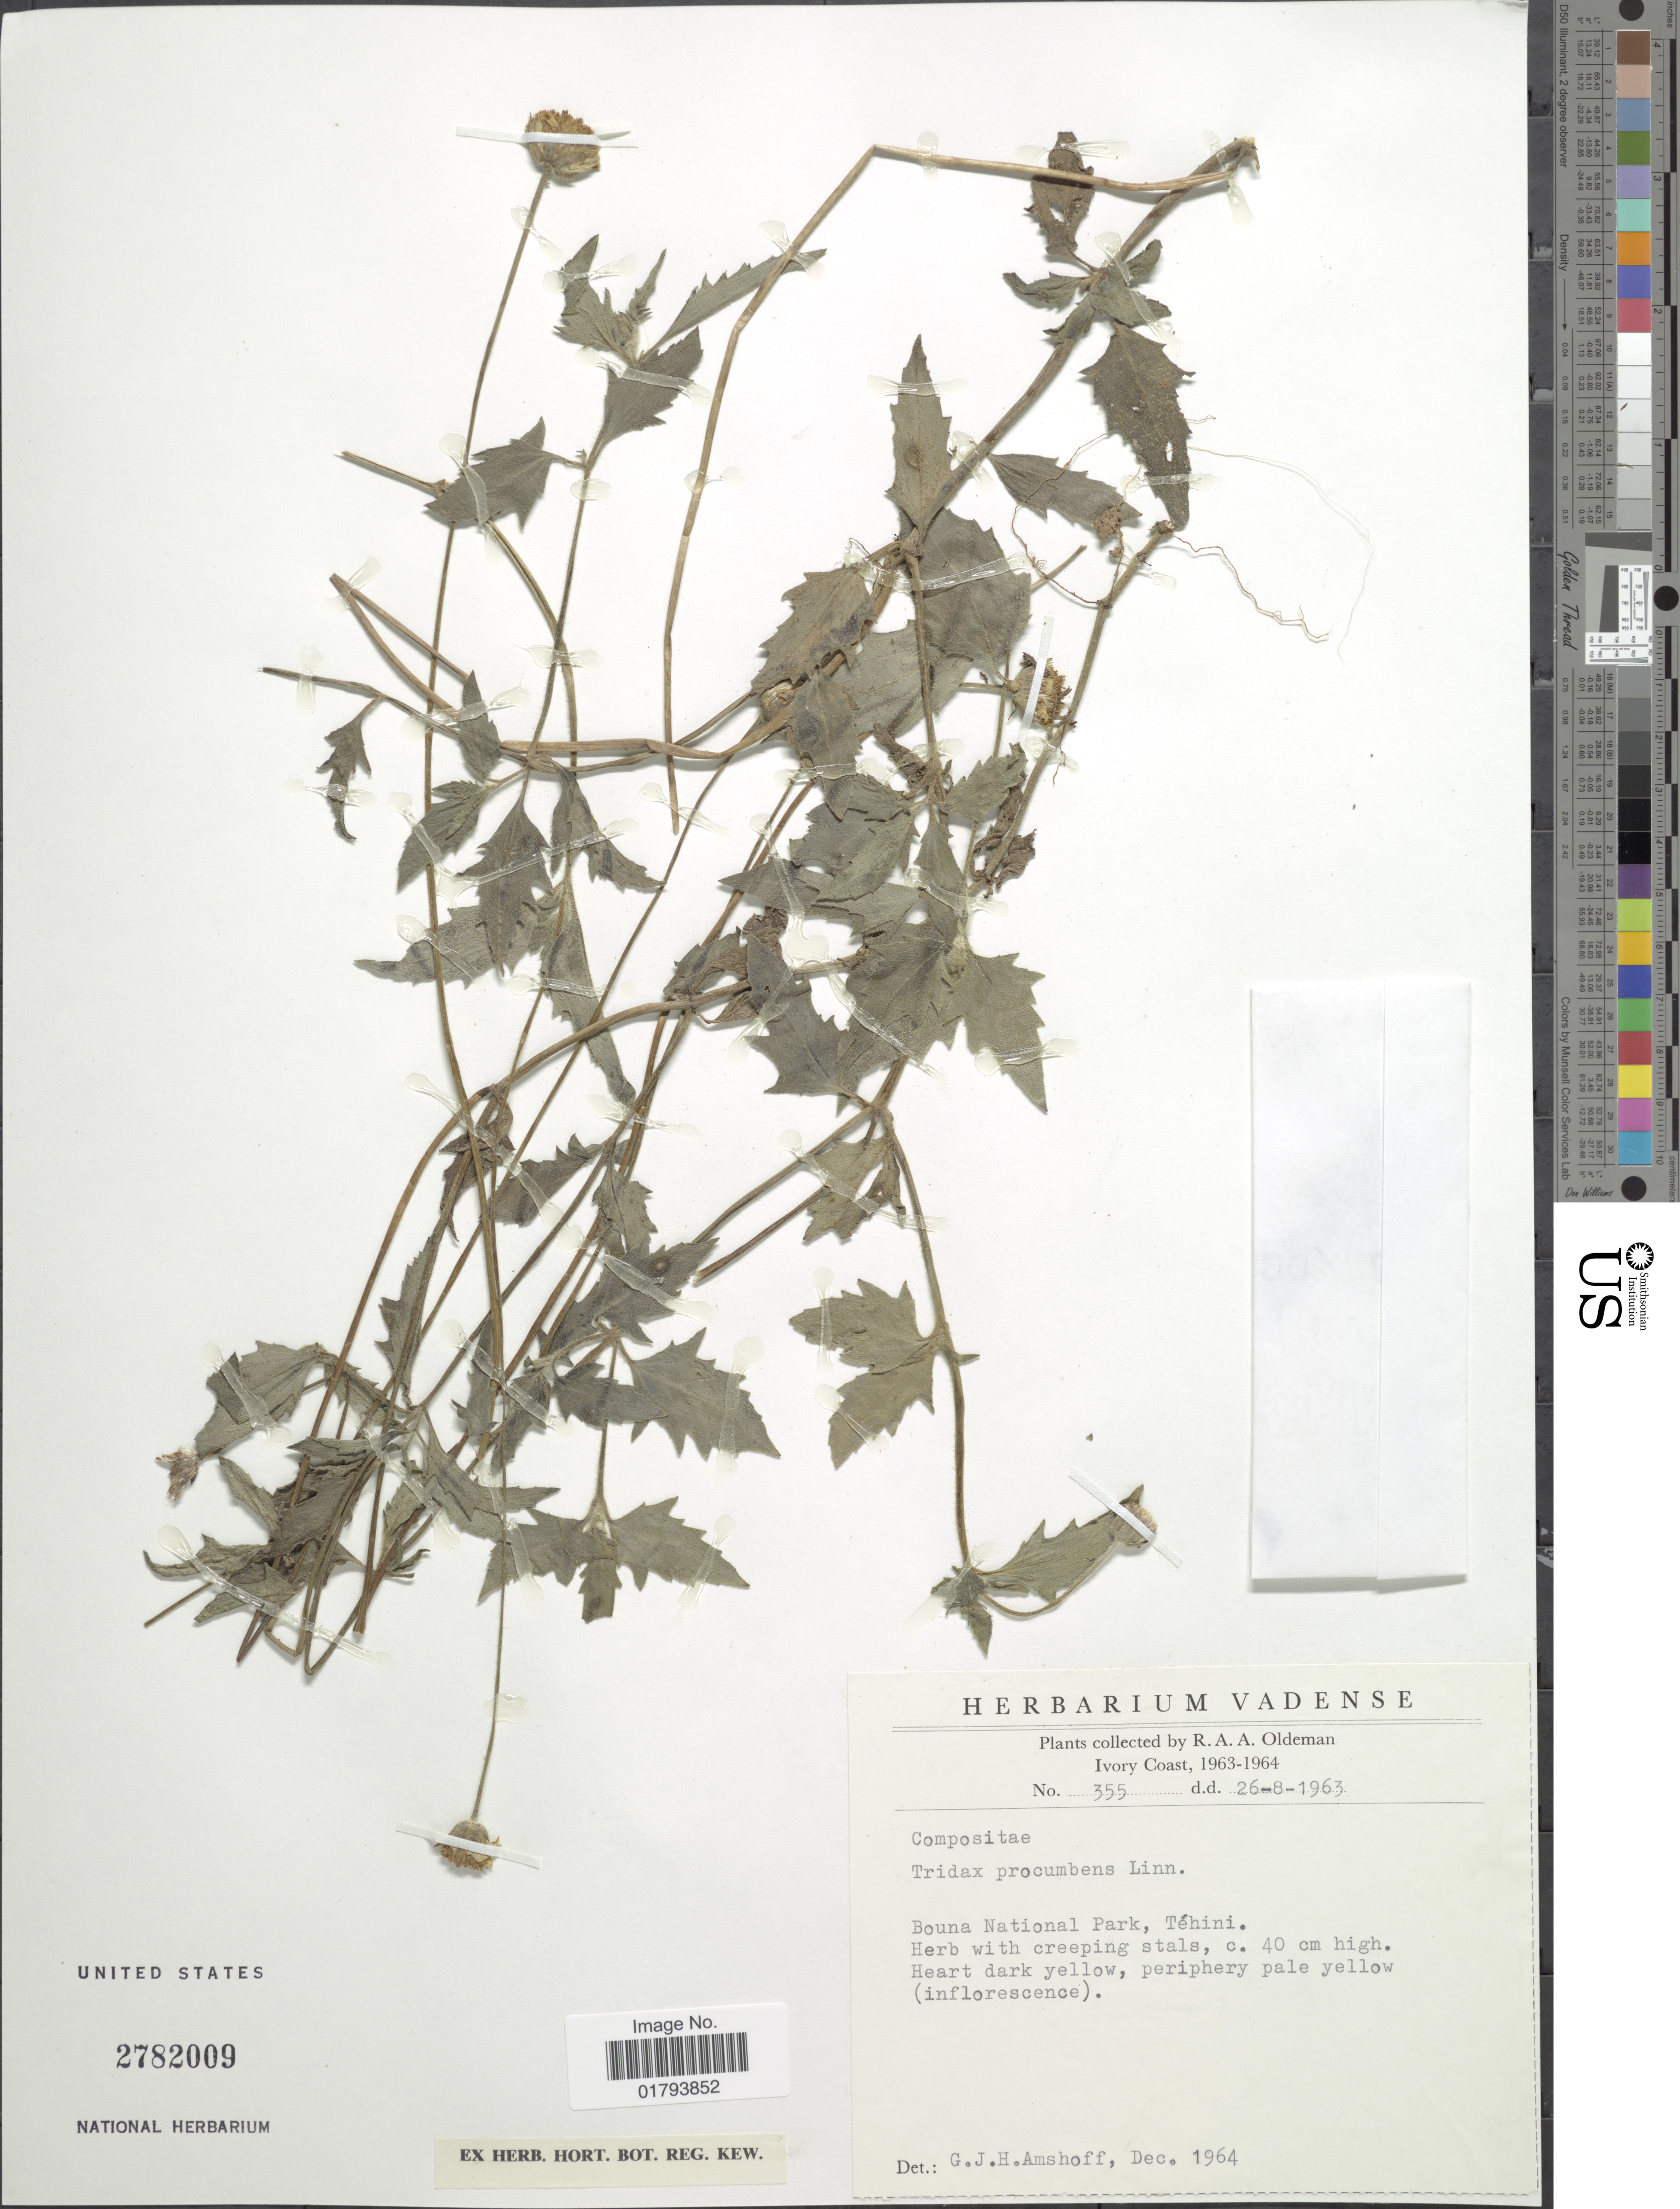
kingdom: Plantae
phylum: Tracheophyta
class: Magnoliopsida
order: Asterales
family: Asteraceae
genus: Tridax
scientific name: Tridax procumbens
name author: L.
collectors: R. Oldeman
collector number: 355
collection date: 1963-08-26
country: Ivory Coast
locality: Bouna National Park, Tehini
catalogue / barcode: US 2782009